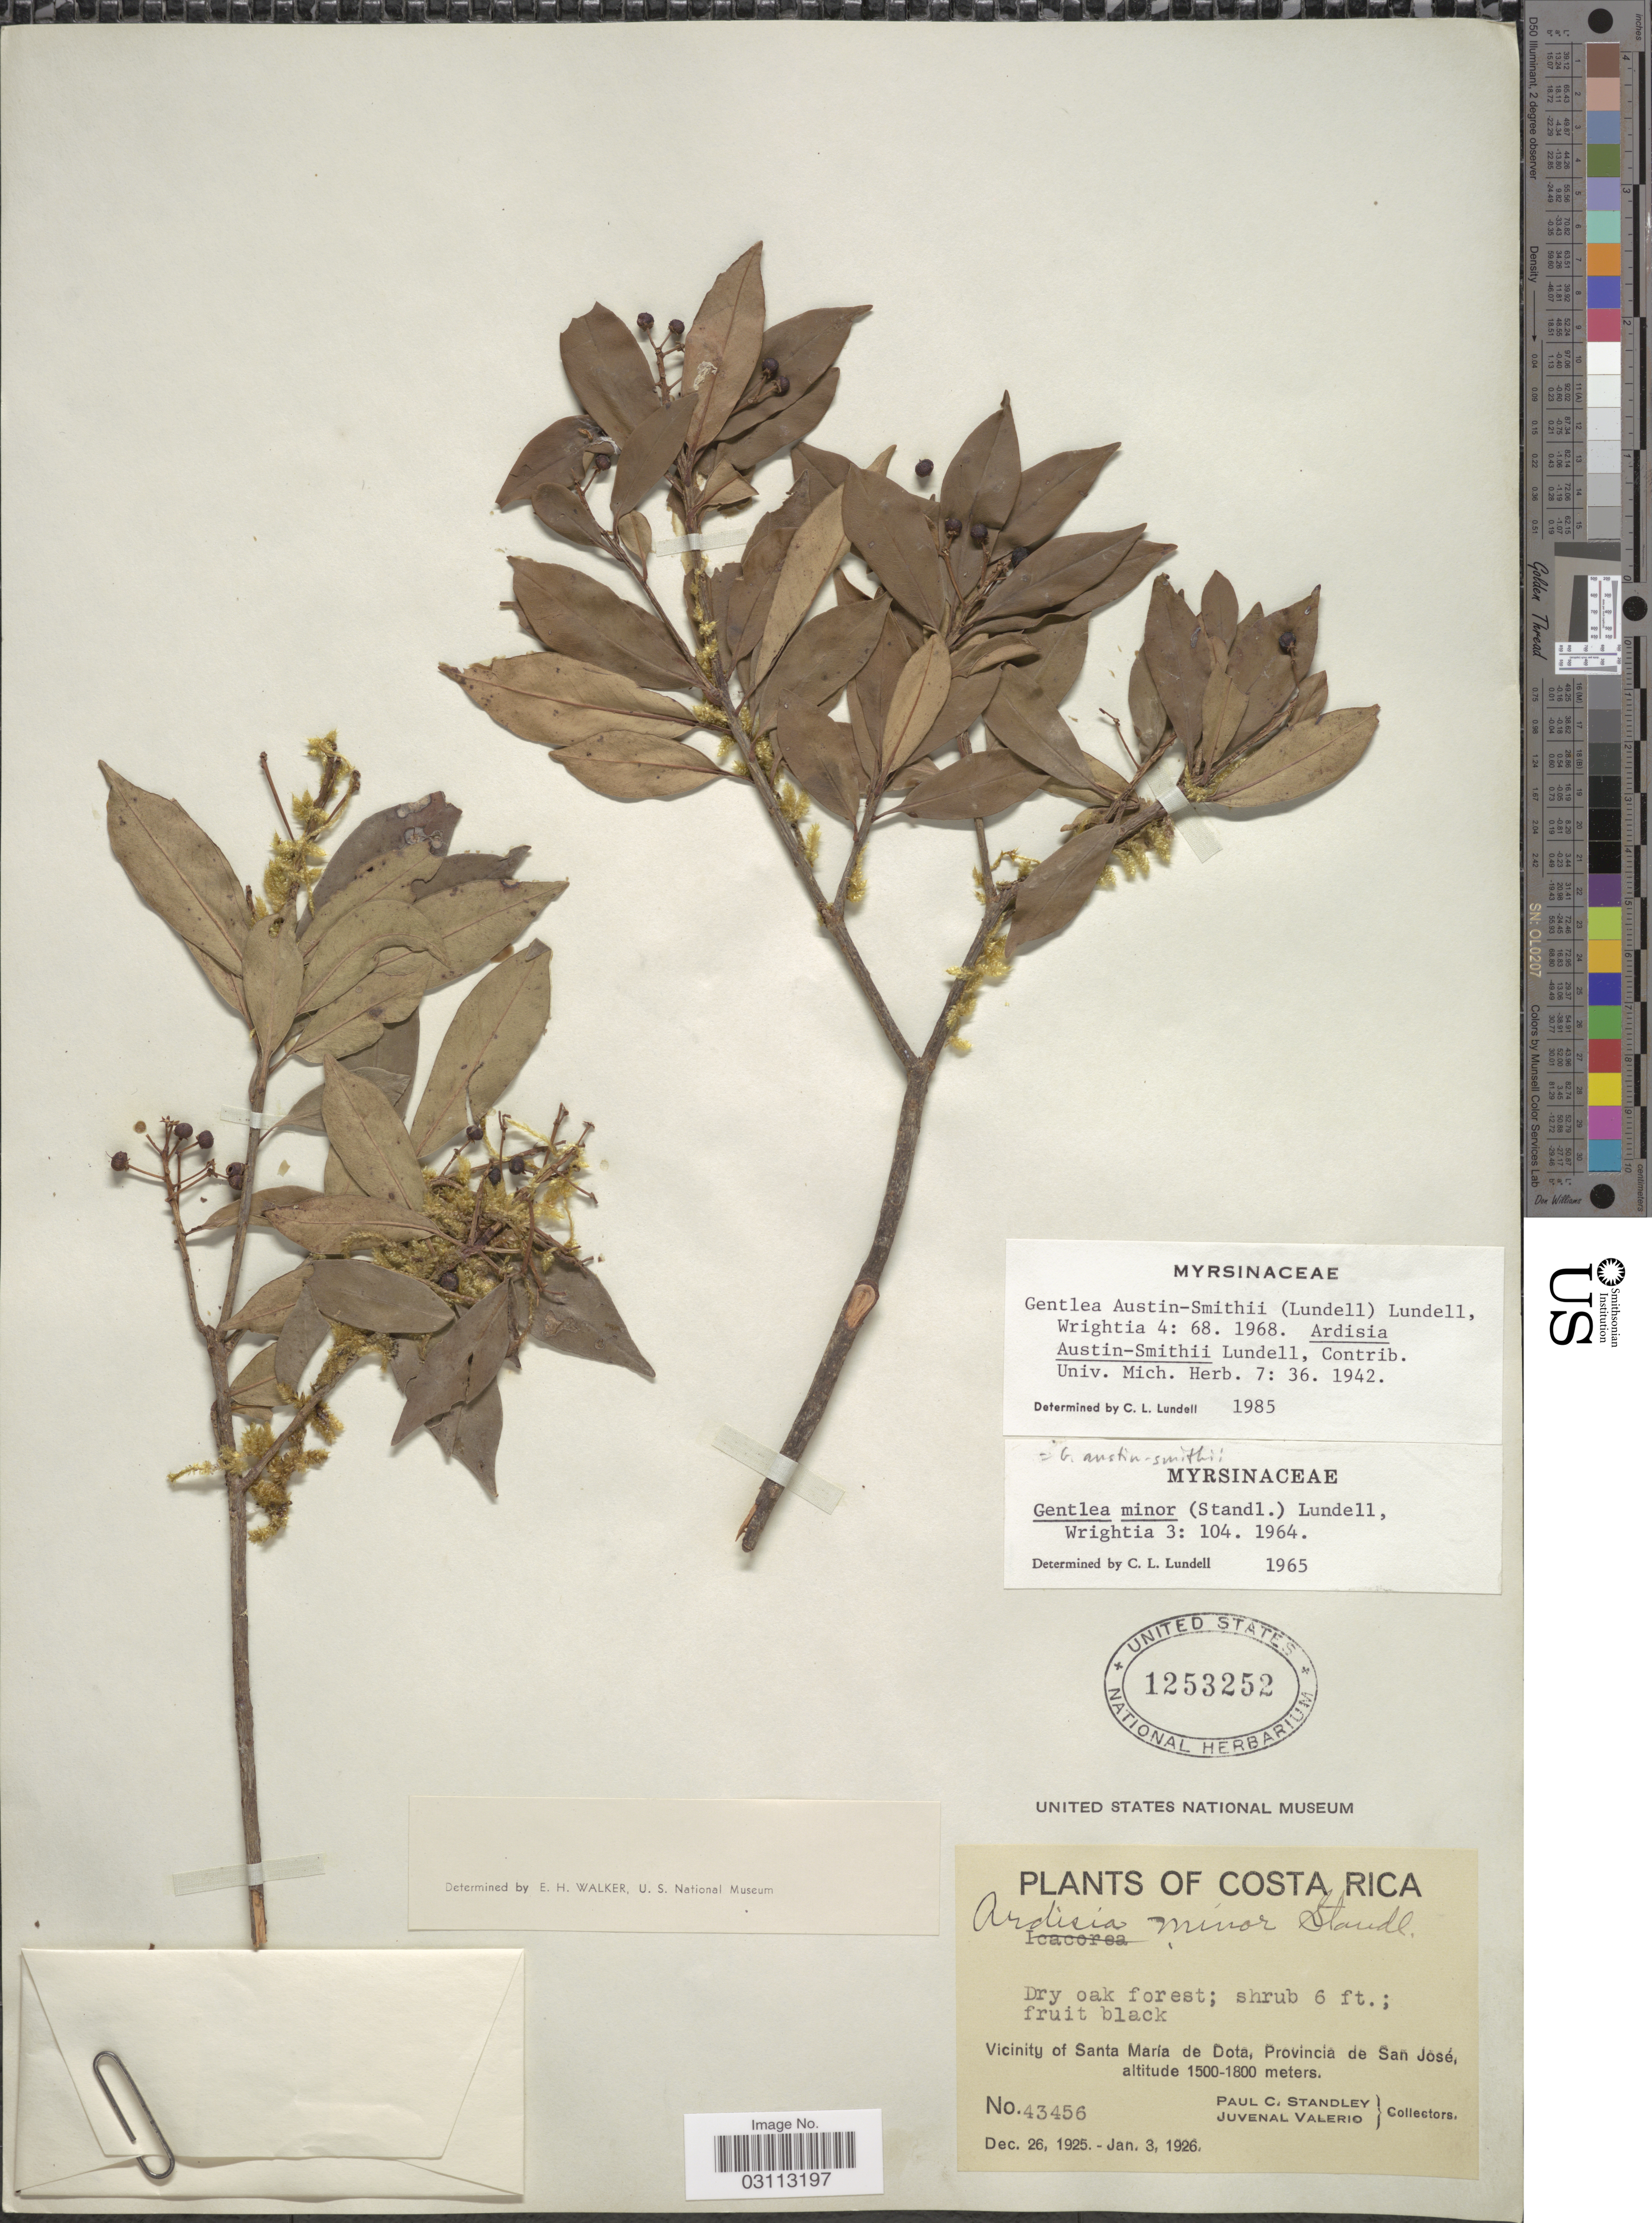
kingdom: Plantae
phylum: Tracheophyta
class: Magnoliopsida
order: Ericales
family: Primulaceae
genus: Gentlea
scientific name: Gentlea austin-smithii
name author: (Lundell) Lundell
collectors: P. C. Standley & J. Valerio R.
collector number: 43456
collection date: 1925-12-26/1926-01-03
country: Costa Rica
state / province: San José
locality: Vicinity of Santa Maria de Dota, Provincia de San José.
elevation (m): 1500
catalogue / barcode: US 1253252